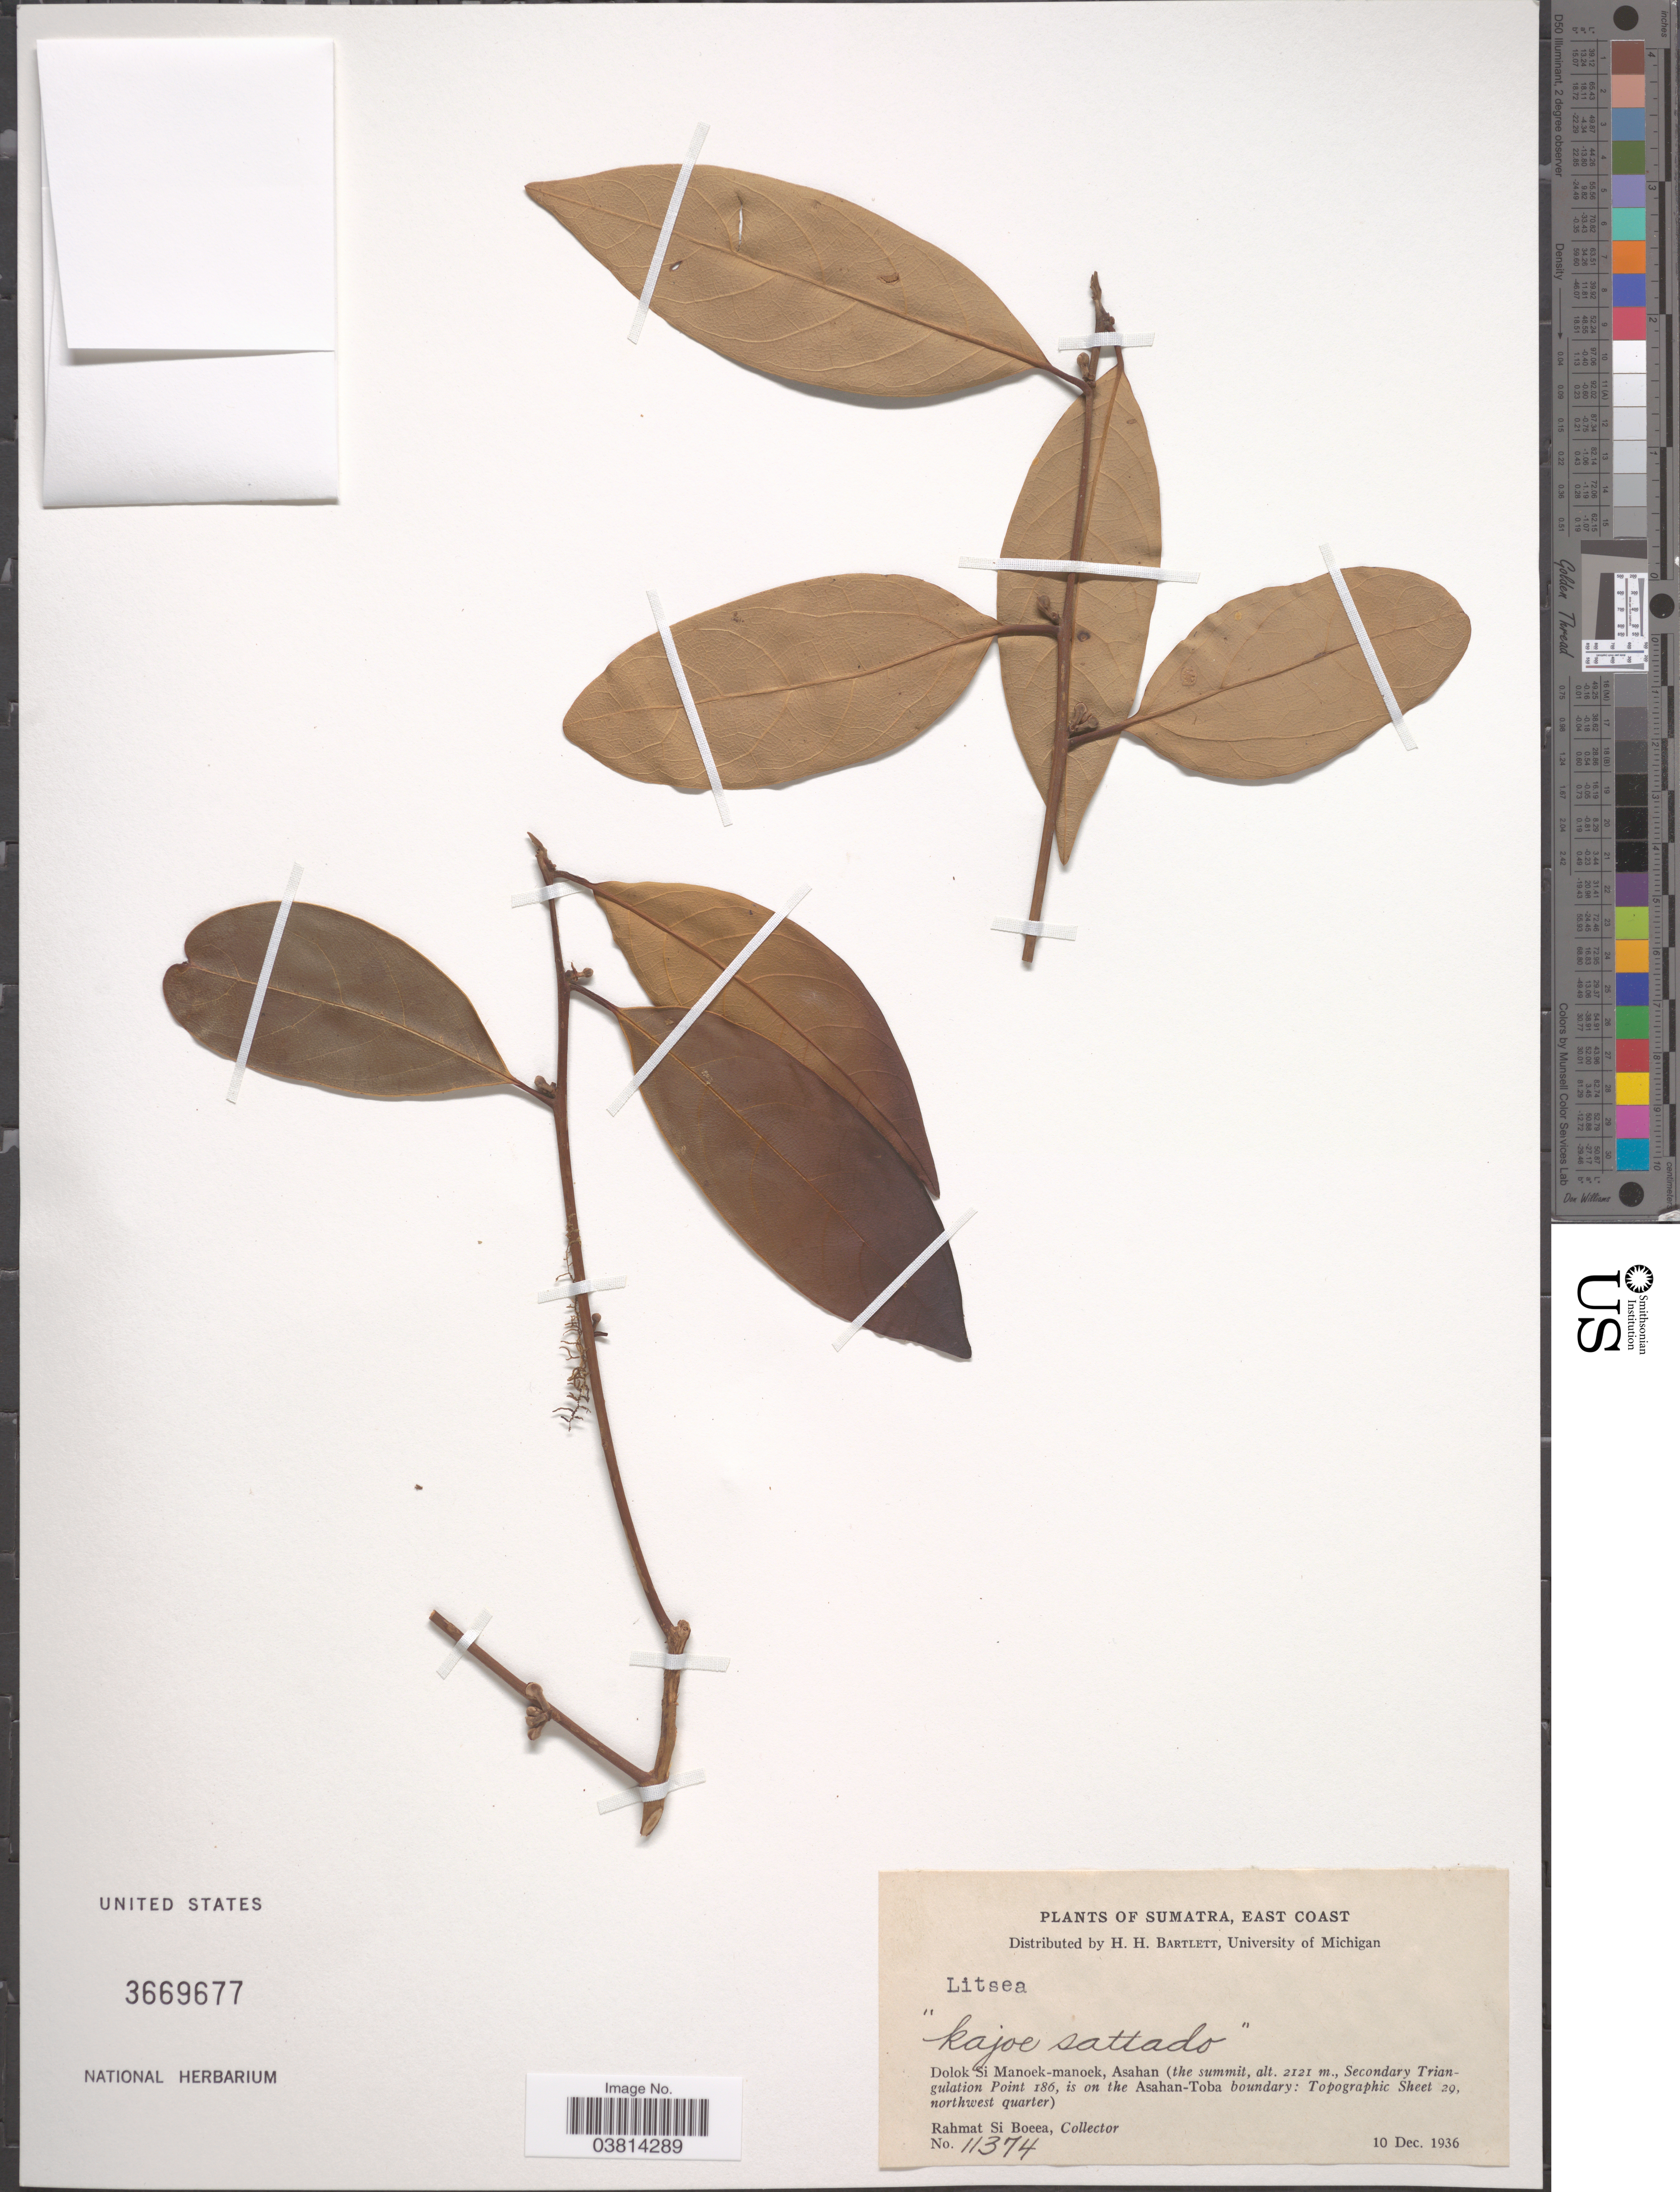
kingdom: Plantae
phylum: Tracheophyta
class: Magnoliopsida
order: Laurales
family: Lauraceae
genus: Litsea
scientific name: Litsea sp.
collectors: Rahmat Si Boeea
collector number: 11374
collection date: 1936-12-10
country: Indonesia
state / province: Sumatra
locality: East Coast. Dolok Si Manoek-manoek, Asahan (the summit, Secondary Triangulation Point 186, is on the Asahan-Toba boundary: Topographic Sheet 29, northwest quarter).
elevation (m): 2121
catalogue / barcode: US 3669677